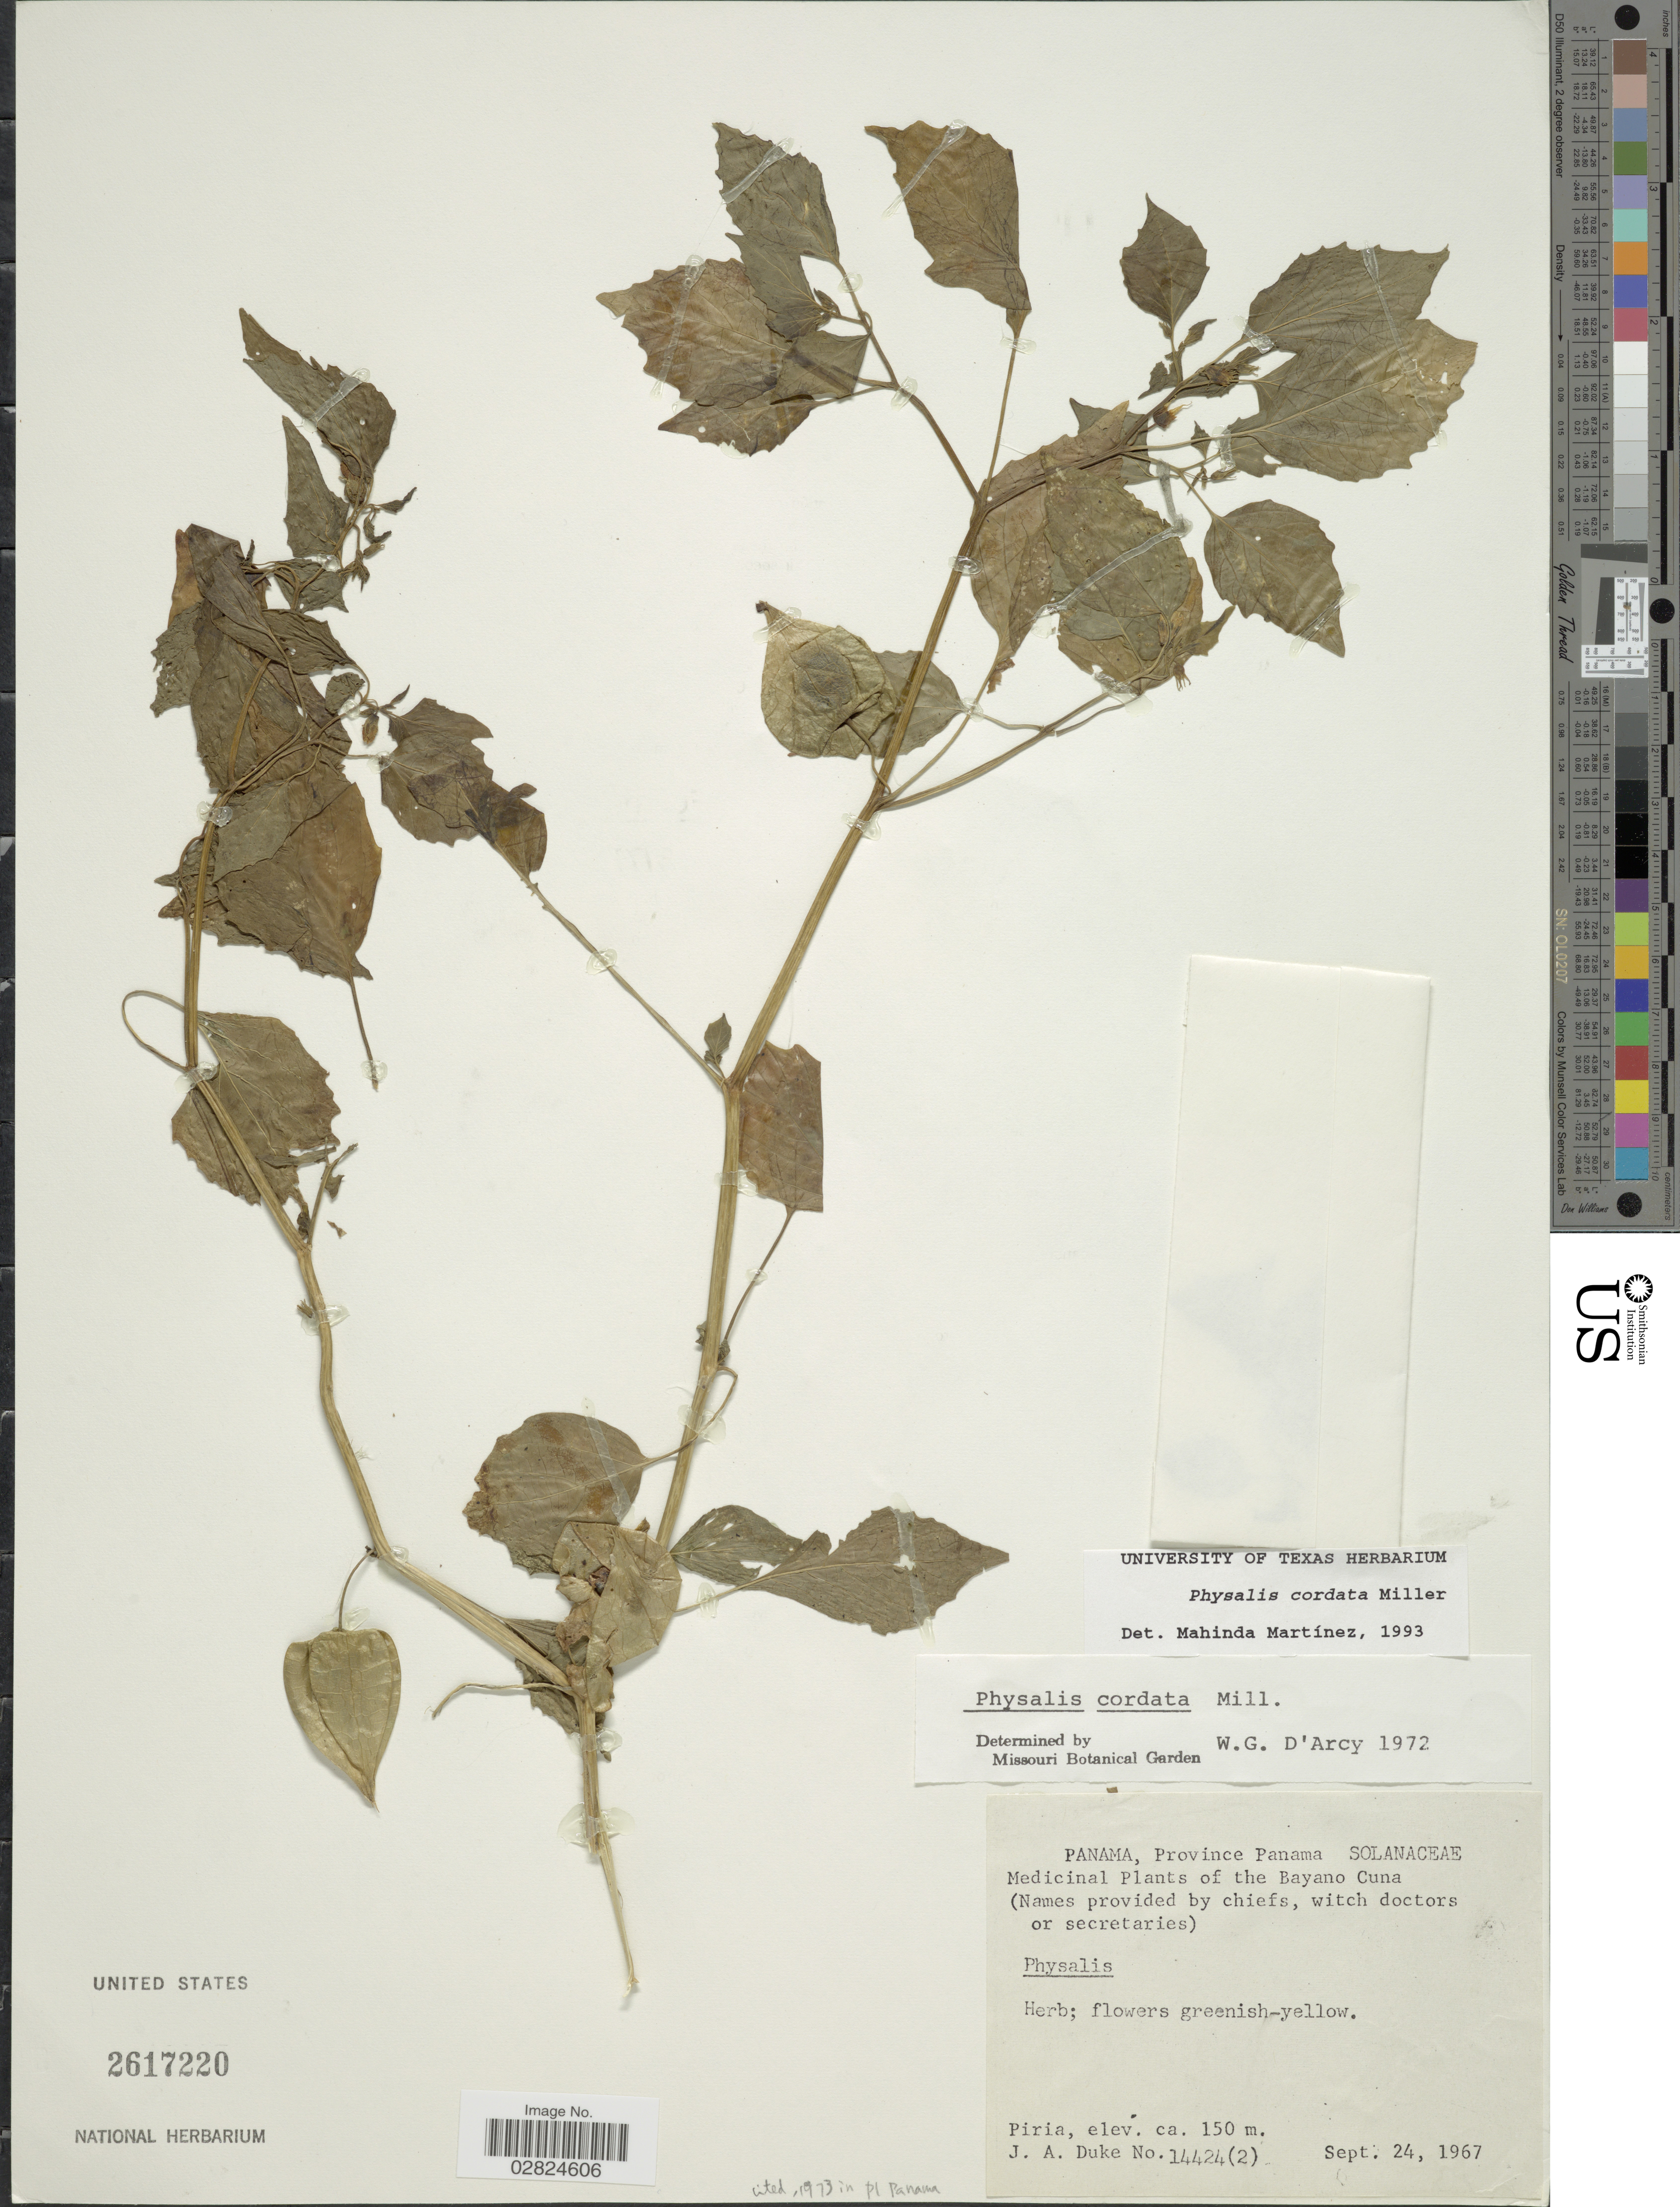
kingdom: Plantae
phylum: Tracheophyta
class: Magnoliopsida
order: Solanales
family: Solanaceae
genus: Physalis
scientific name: Physalis cordata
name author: Mill.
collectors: J. A. Duke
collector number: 14424(2)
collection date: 1967-09-24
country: Panama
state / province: Panamá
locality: Bayano Cuna, Piria.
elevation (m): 150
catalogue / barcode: US 2617220